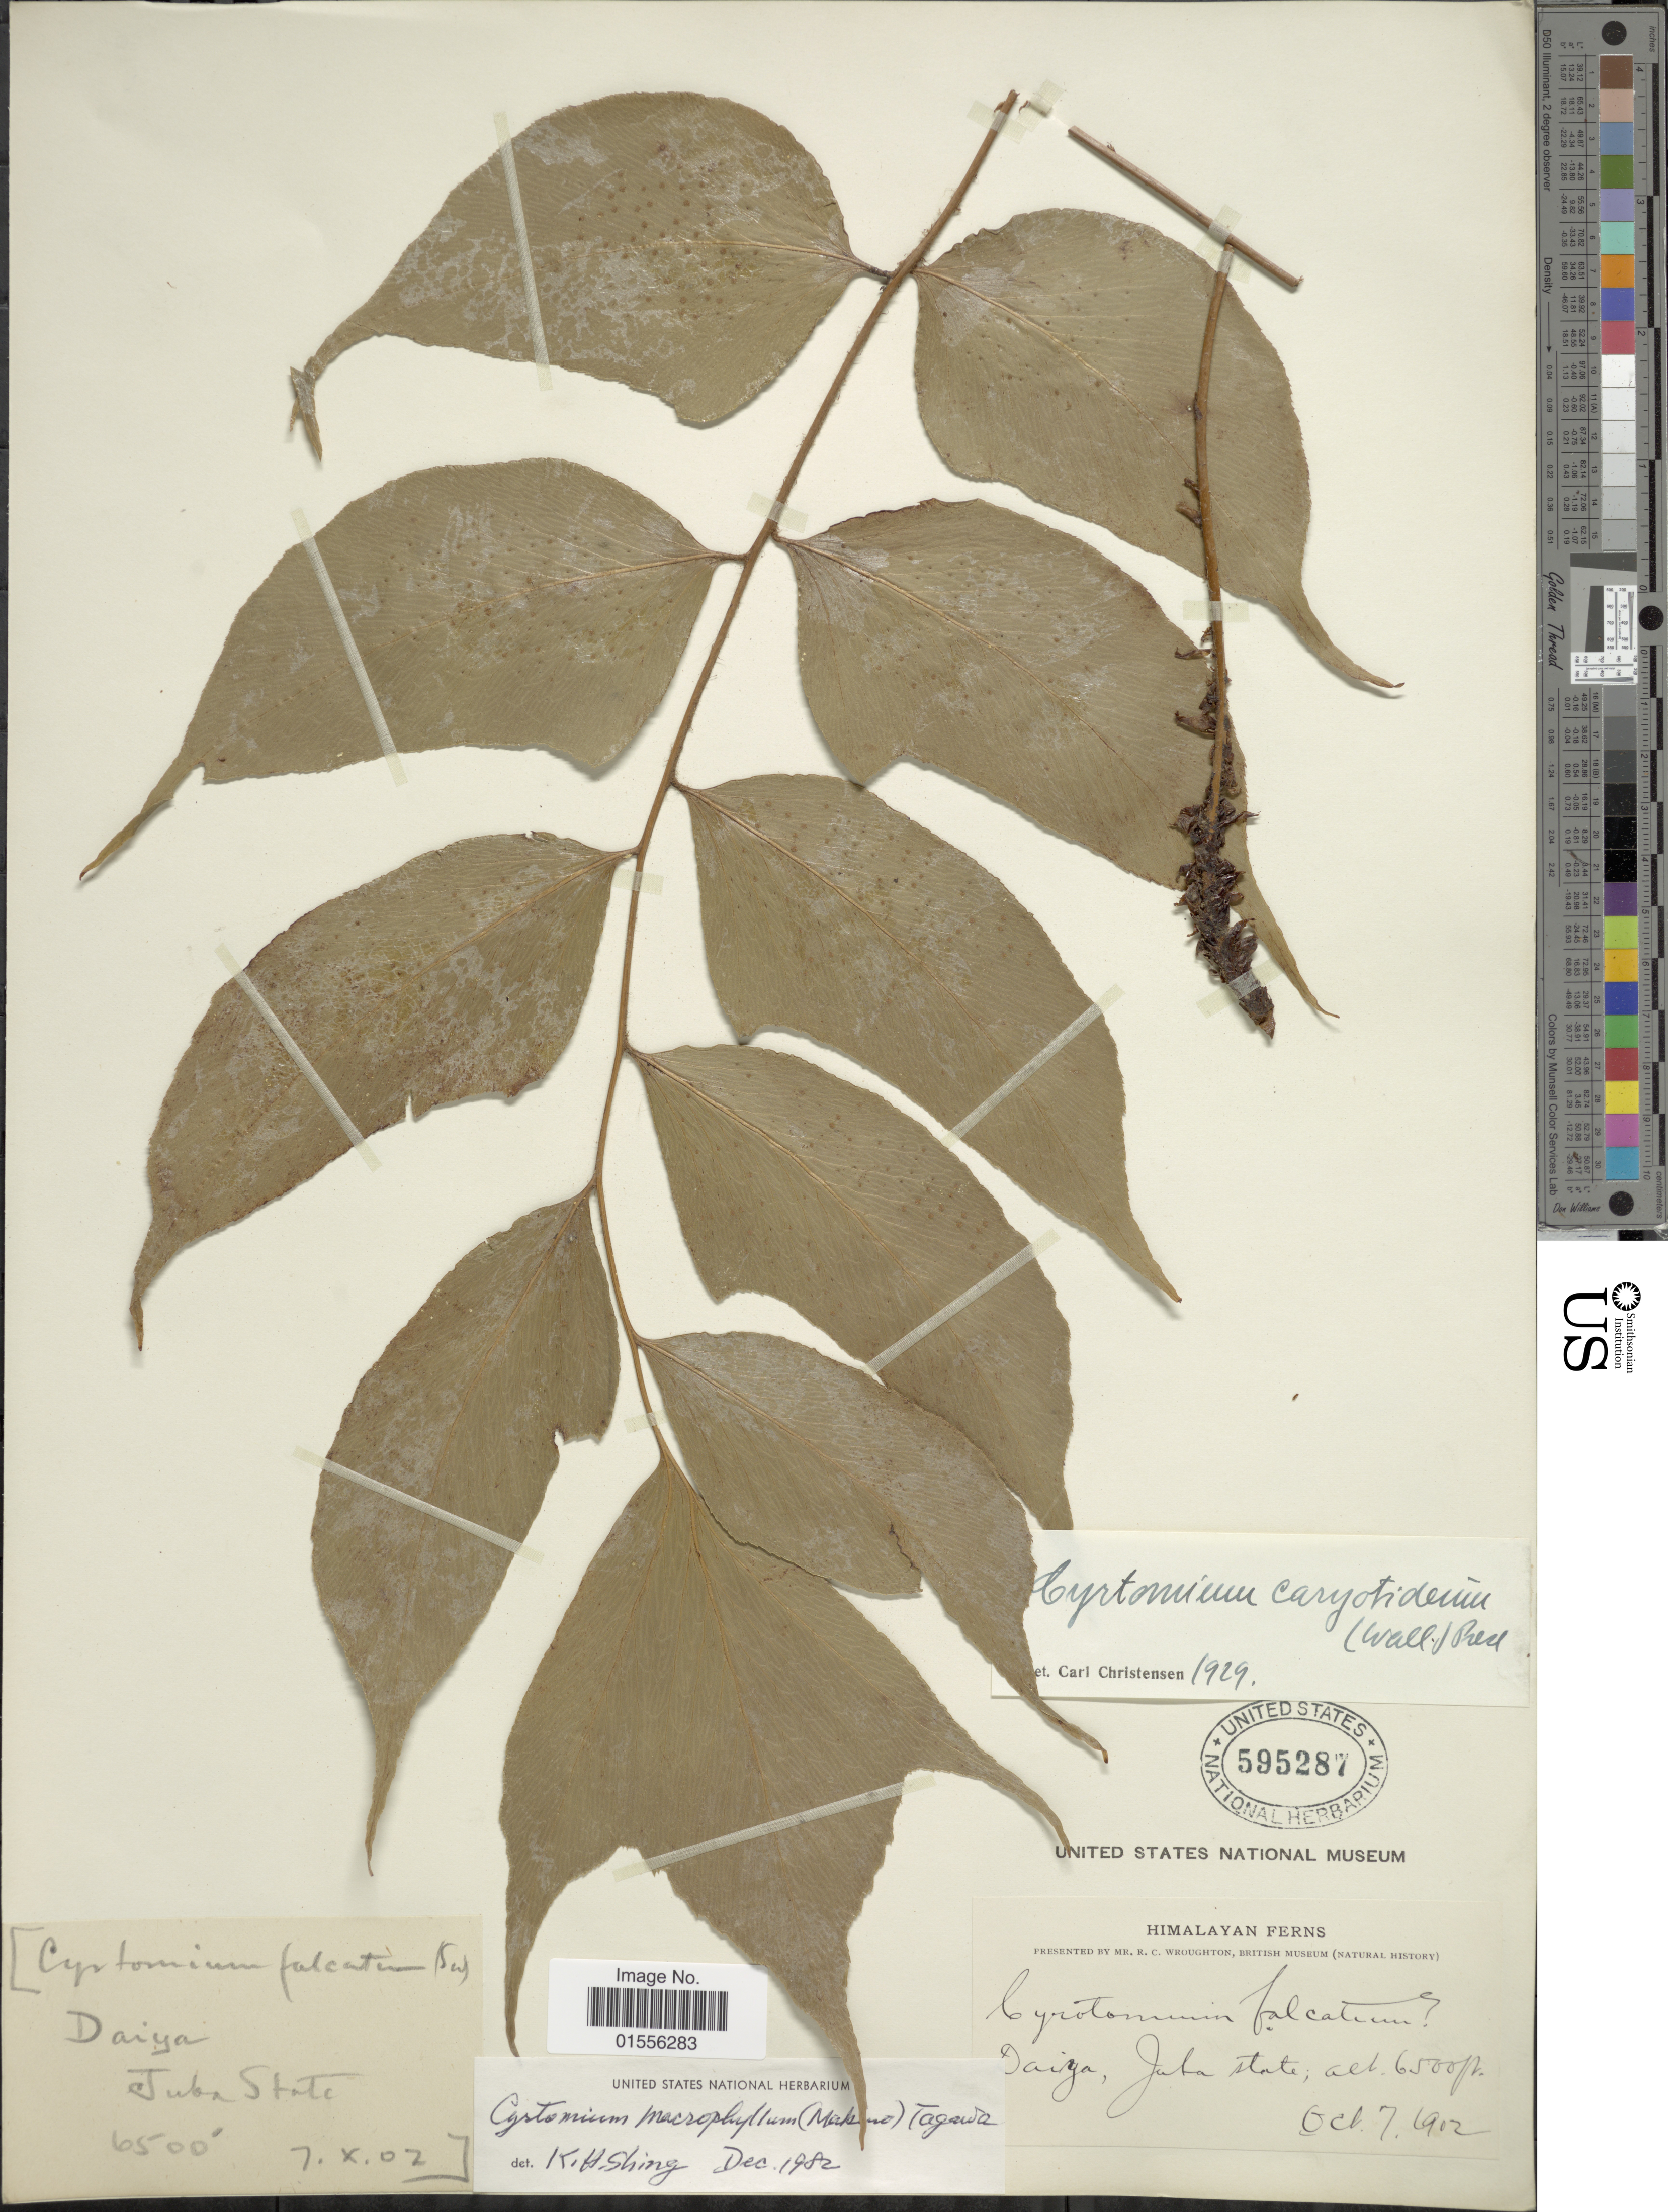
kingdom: Plantae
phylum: Tracheophyta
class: Polypodiopsida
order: Polypodiales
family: Dryopteridaceae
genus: Cyrtomium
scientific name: Cyrtomium macrophyllum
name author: (Makino) Tagawa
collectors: R. Wroughton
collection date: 1902-10-07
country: India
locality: Daiya, Juba State, Himalayan ferns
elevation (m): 1981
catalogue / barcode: US 595287